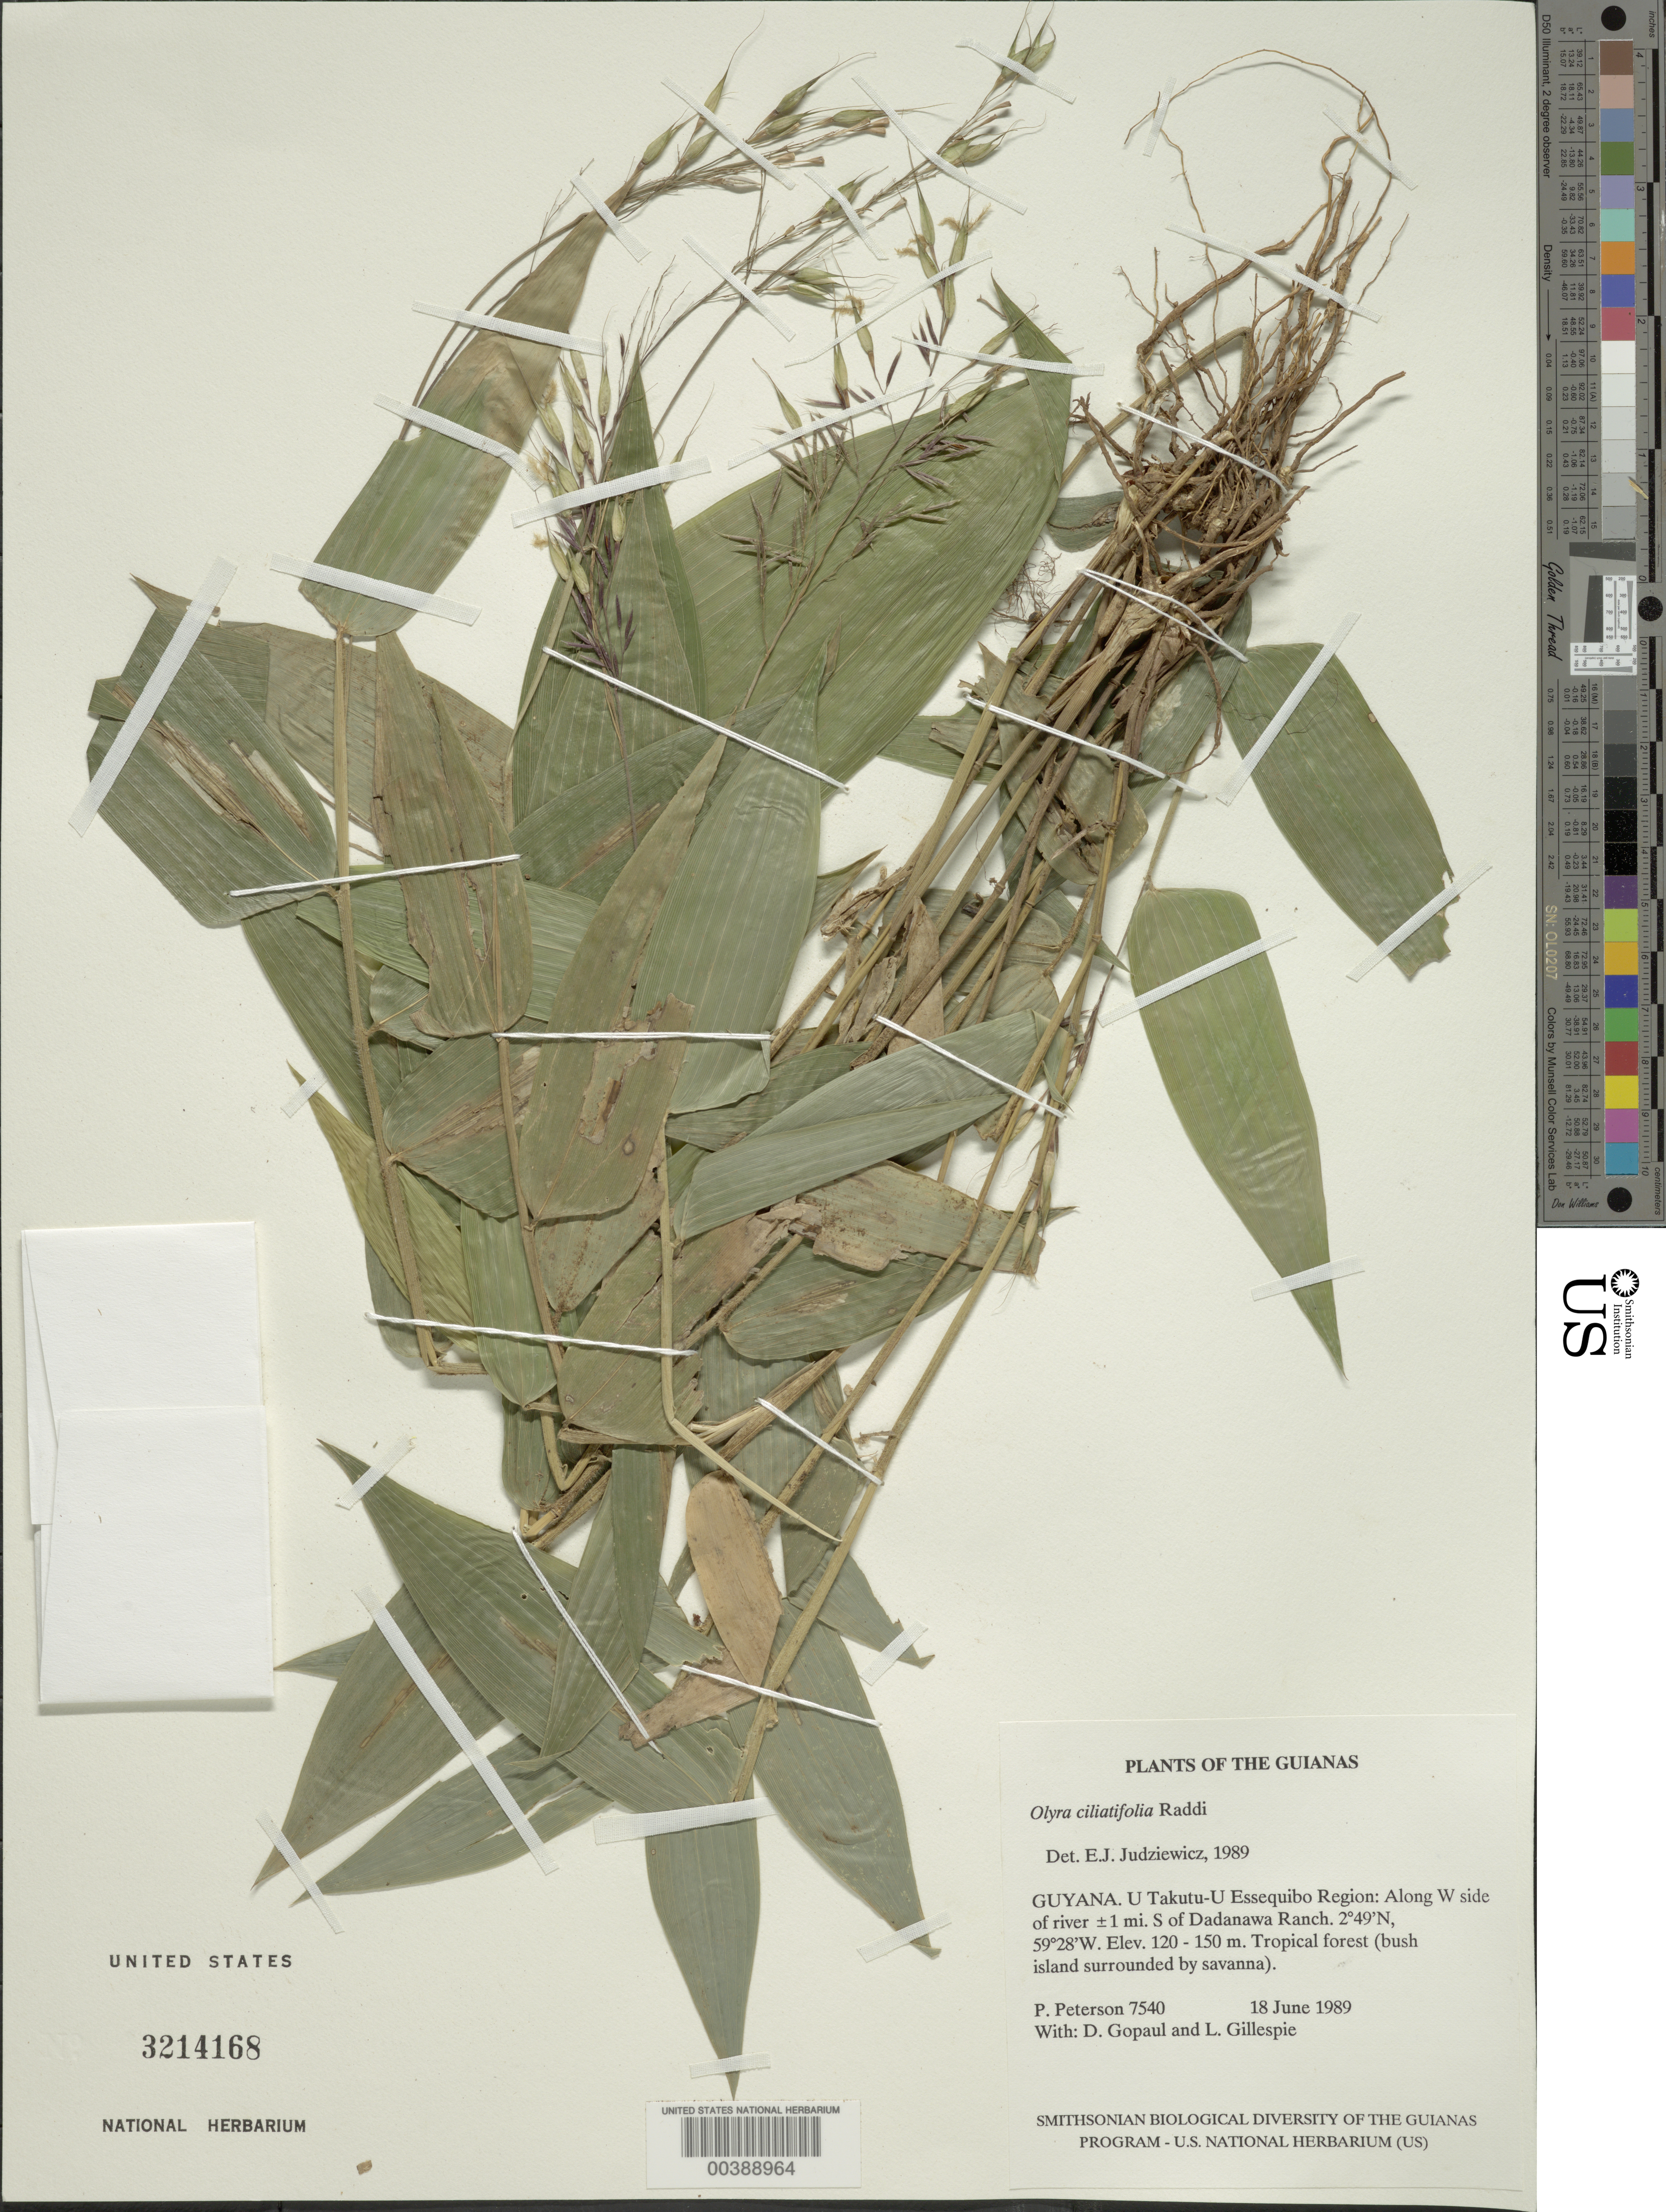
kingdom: Plantae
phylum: Tracheophyta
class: Liliopsida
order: Poales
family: Poaceae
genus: Olyra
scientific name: Olyra ciliatifolia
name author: Raddi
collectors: P. M. Peterson, D. Gopaul & L. J. Gillespie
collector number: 7540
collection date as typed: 18 Jun 1989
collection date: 1989-06-18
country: Guyana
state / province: U. Takutu-U. Essequibo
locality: Along w side of river, 1 mi s of dadanawa river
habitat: Tropical forest (bush island surrounded by savanna)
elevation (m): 120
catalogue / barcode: US 3214168